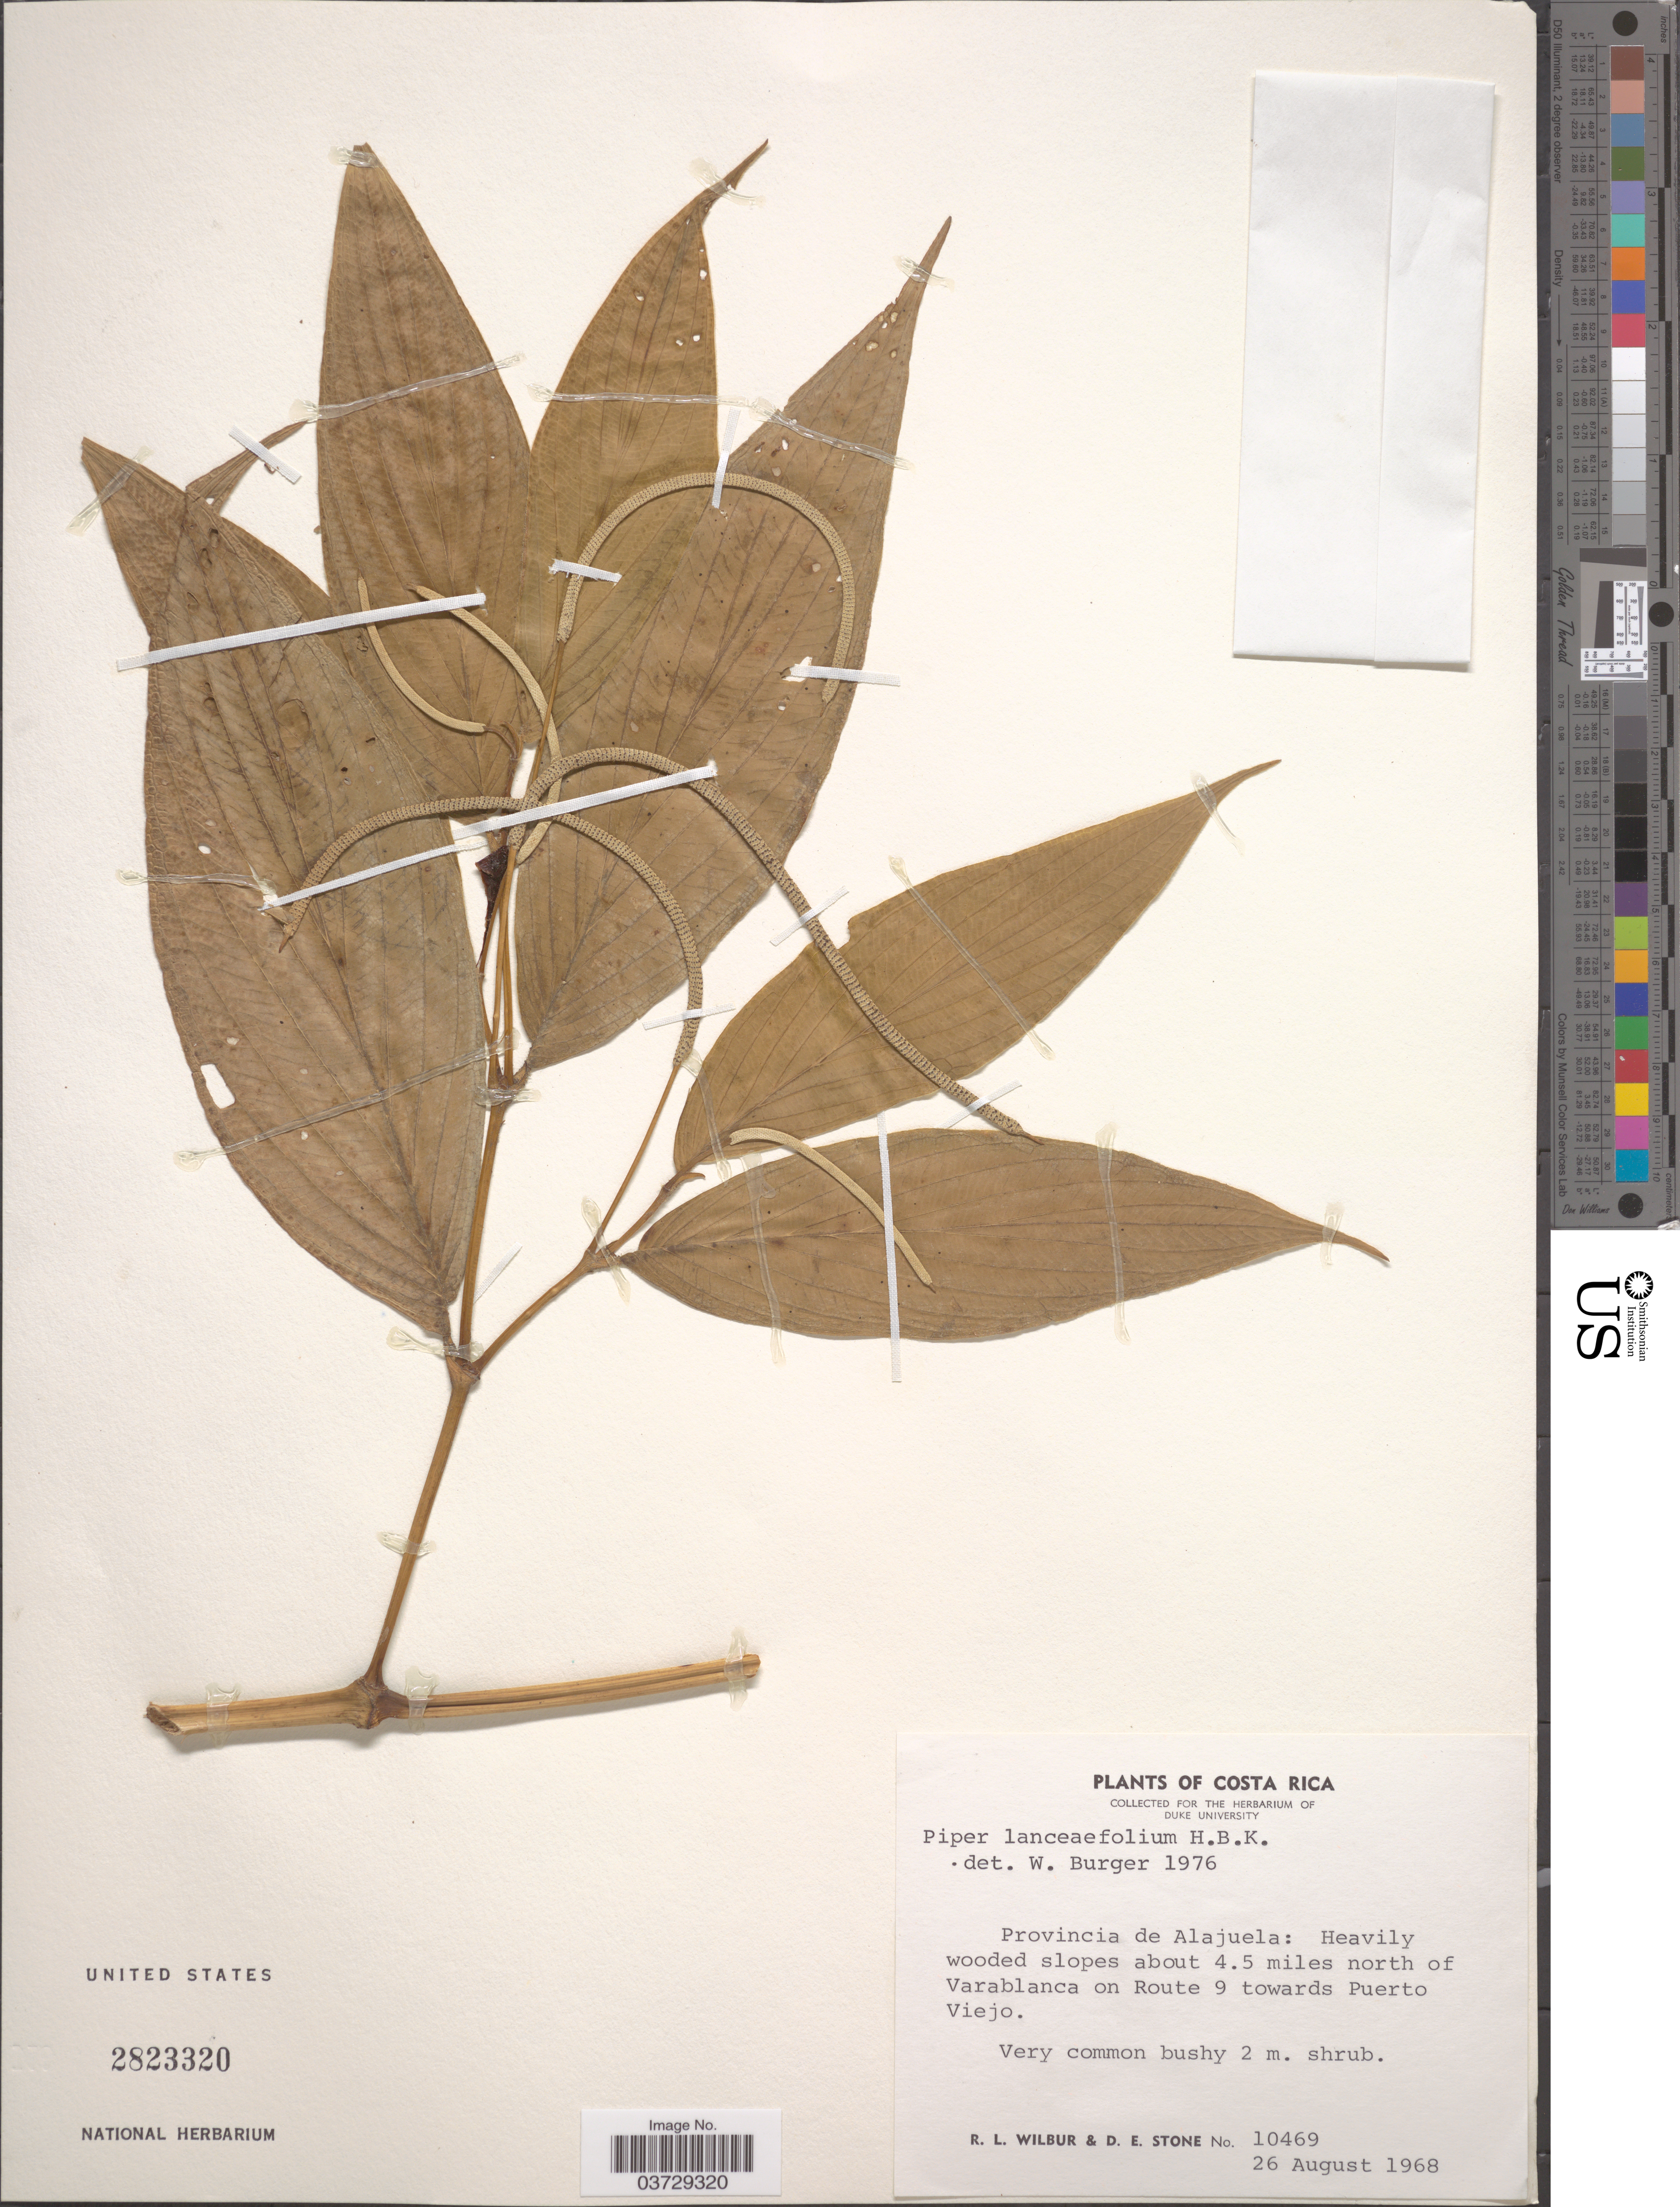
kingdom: Plantae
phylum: Tracheophyta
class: Magnoliopsida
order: Piperales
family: Piperaceae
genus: Piper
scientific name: Piper lanceifolium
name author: Kunth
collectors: R. L. Wilbur & D. E. Stone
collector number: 10469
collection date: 1968-08-26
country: Costa Rica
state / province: Alajuela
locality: Heavily wooded slopes about 4.5 miles north of Varablanca on Route 9 towards Puerto Viejo.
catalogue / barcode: US 2823320